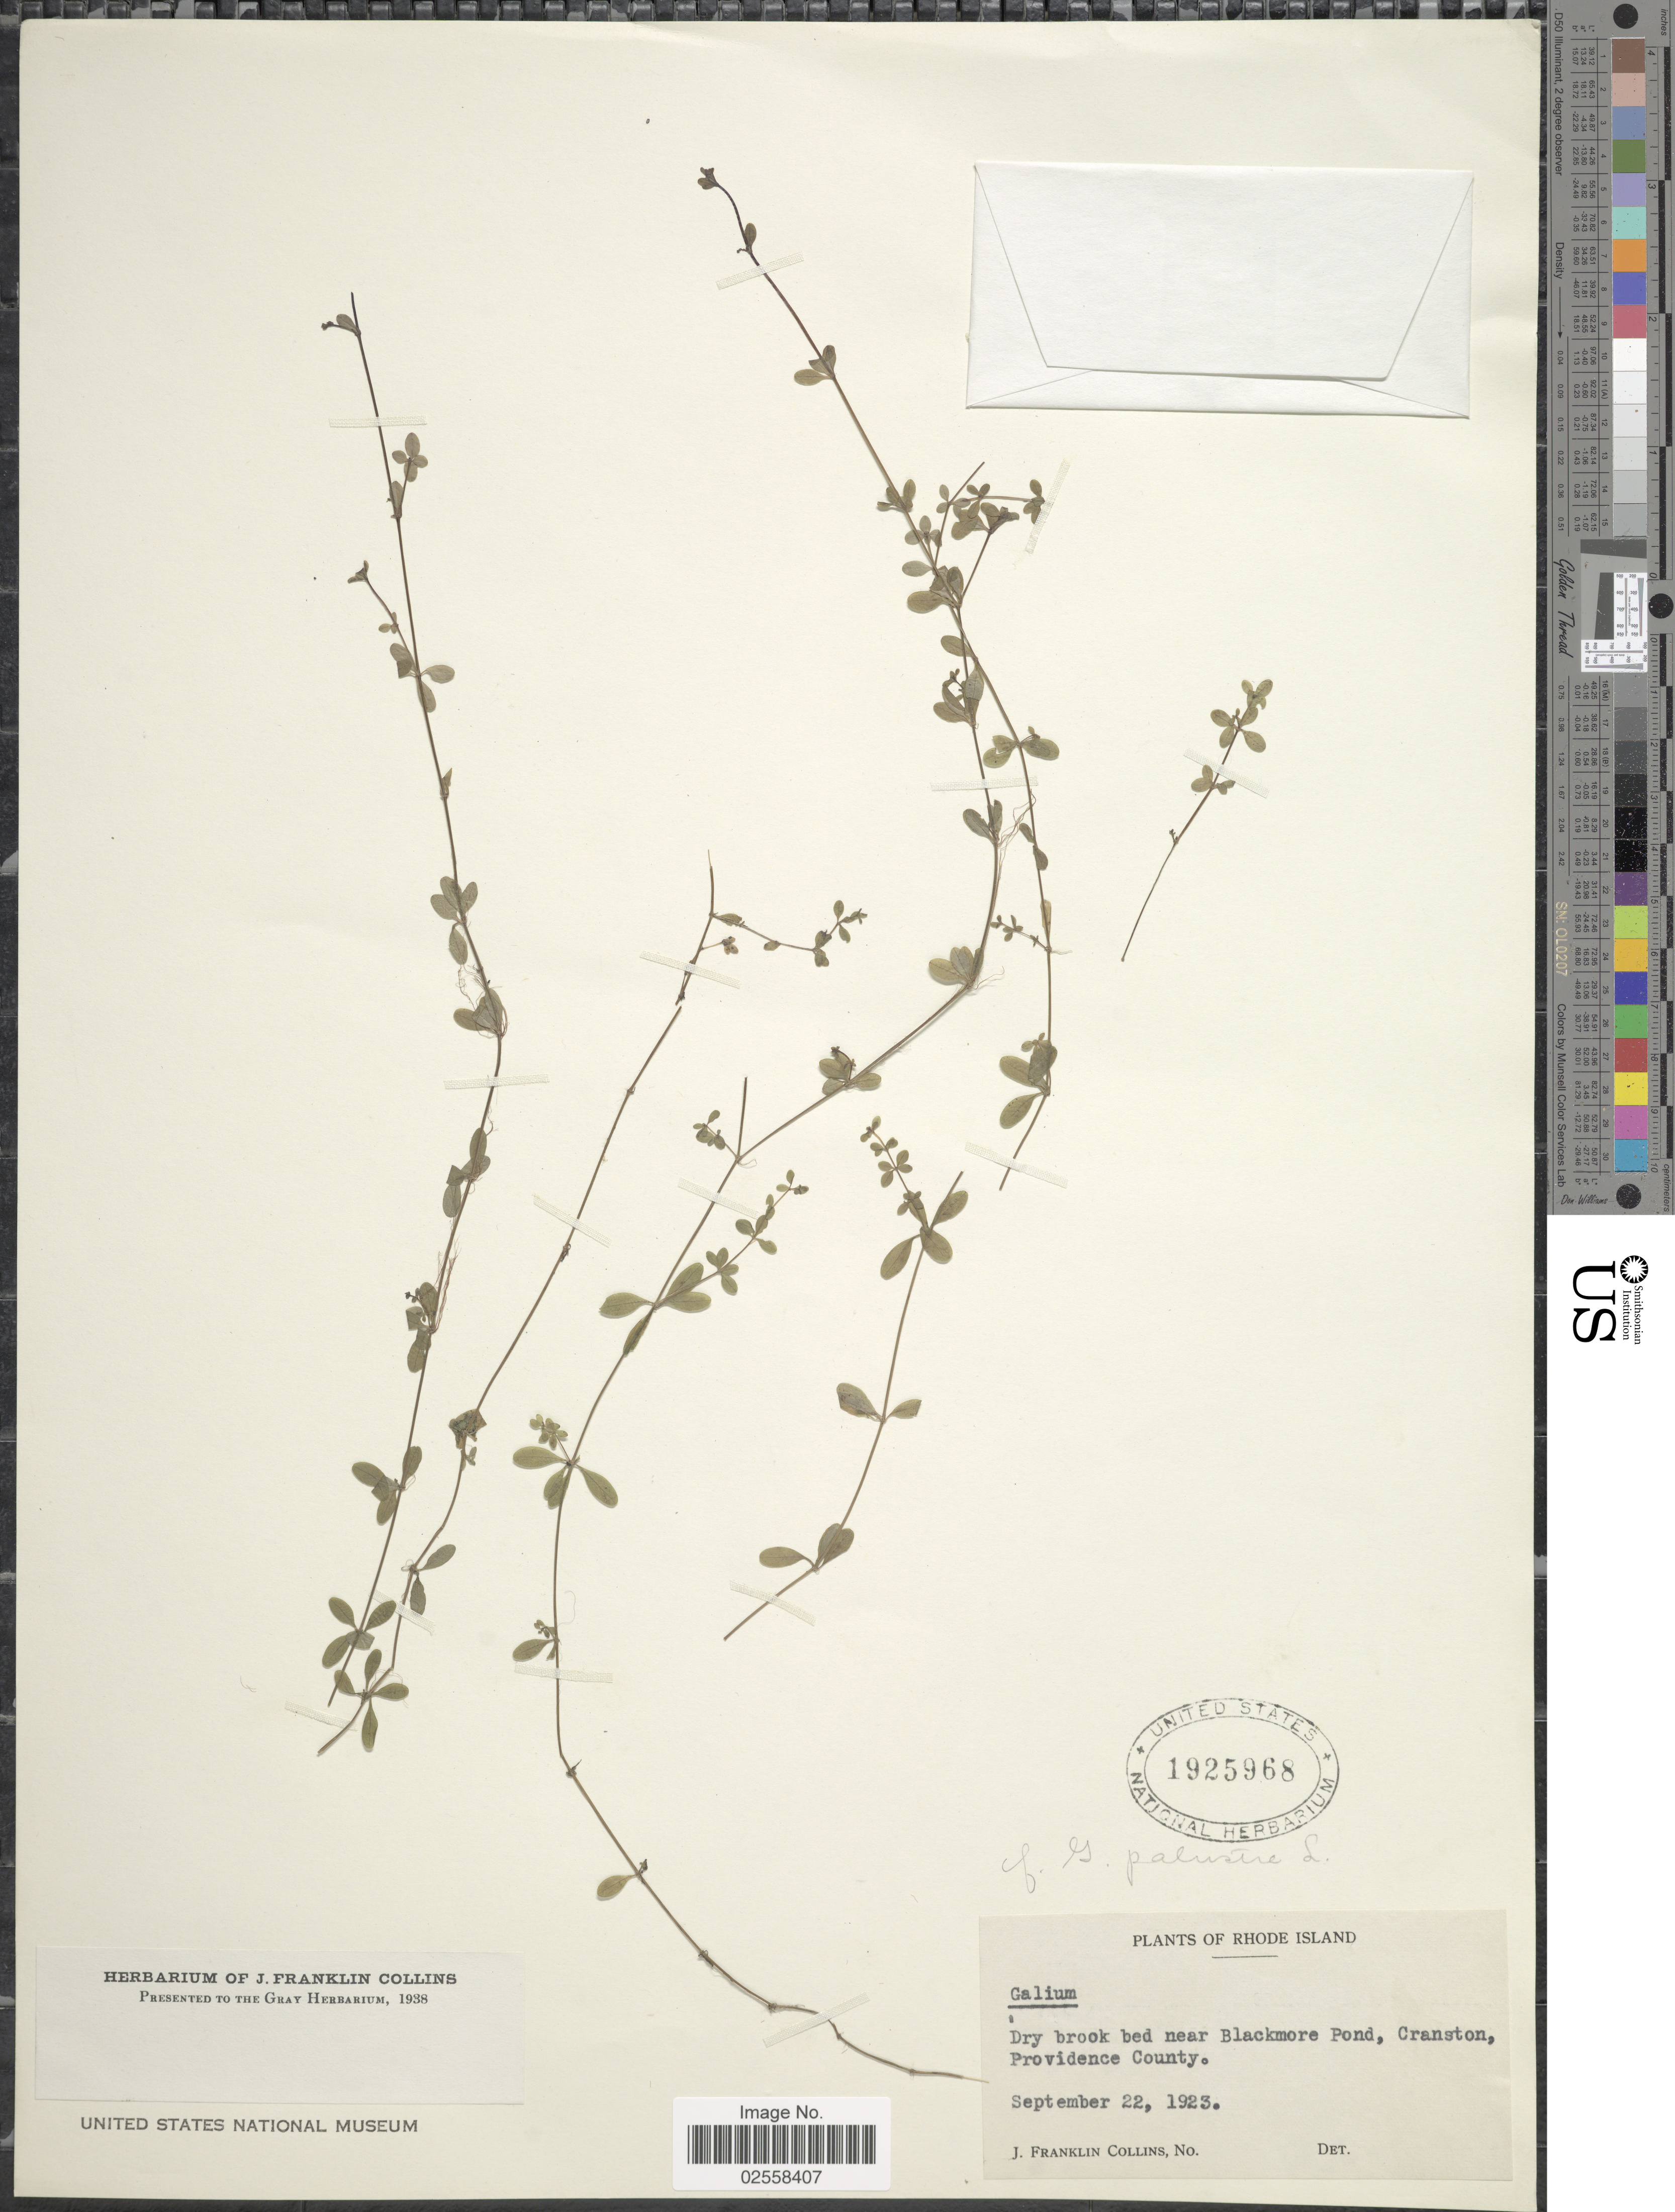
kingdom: Plantae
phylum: Tracheophyta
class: Magnoliopsida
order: Gentianales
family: Rubiaceae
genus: Galium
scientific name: Galium plumosum subsp. plumosum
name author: Rusby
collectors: J. Collins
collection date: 1923-09-22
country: United States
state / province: Rhode Island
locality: Near Blackmore Pond, Cranston Province County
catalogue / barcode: US 1925968